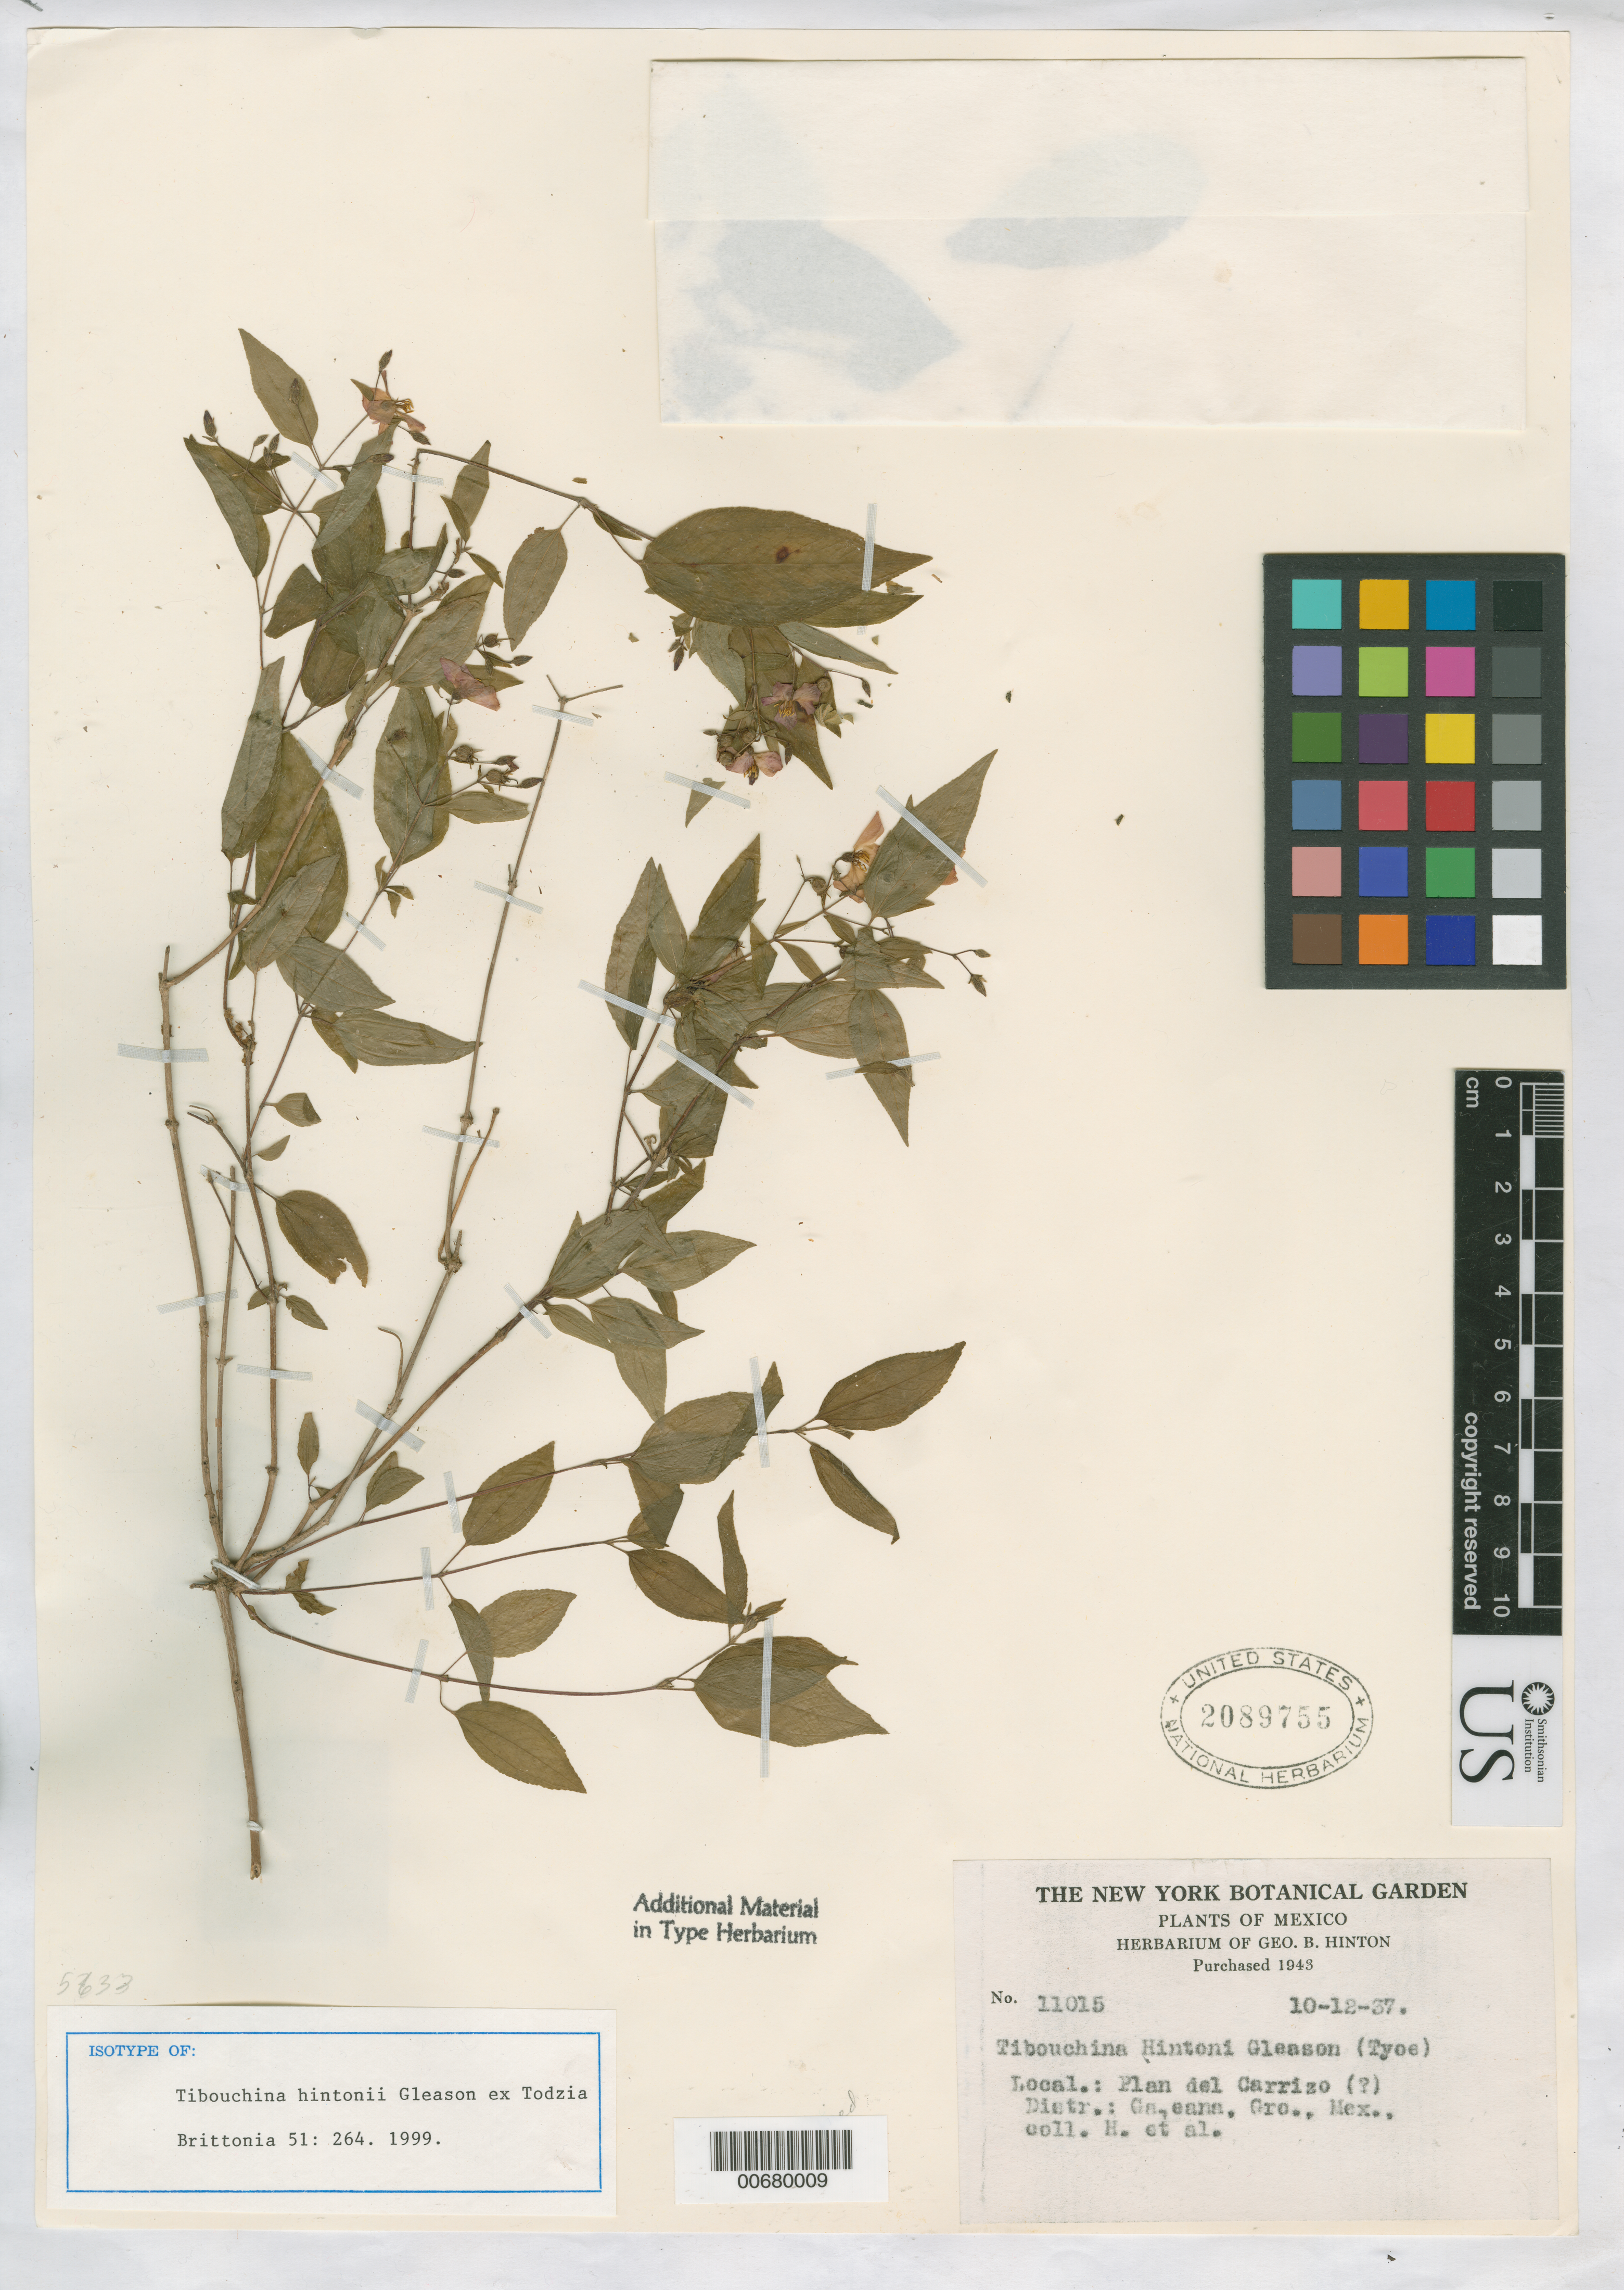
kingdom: Plantae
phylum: Tracheophyta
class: Magnoliopsida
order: Myrtales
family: Melastomataceae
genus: Tibouchina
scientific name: Tibouchina hintonii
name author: Gleason ex Todzia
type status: Isotype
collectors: G. B. Hinton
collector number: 11015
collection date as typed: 10 Dec 1937 or 12 Oct 1937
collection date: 1937-10-12 or 1937-12-10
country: Mexico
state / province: Guerrero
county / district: Tecpan De Galeana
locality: Galeana mun. (?), Plan de Carrizo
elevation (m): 640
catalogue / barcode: US 2089755